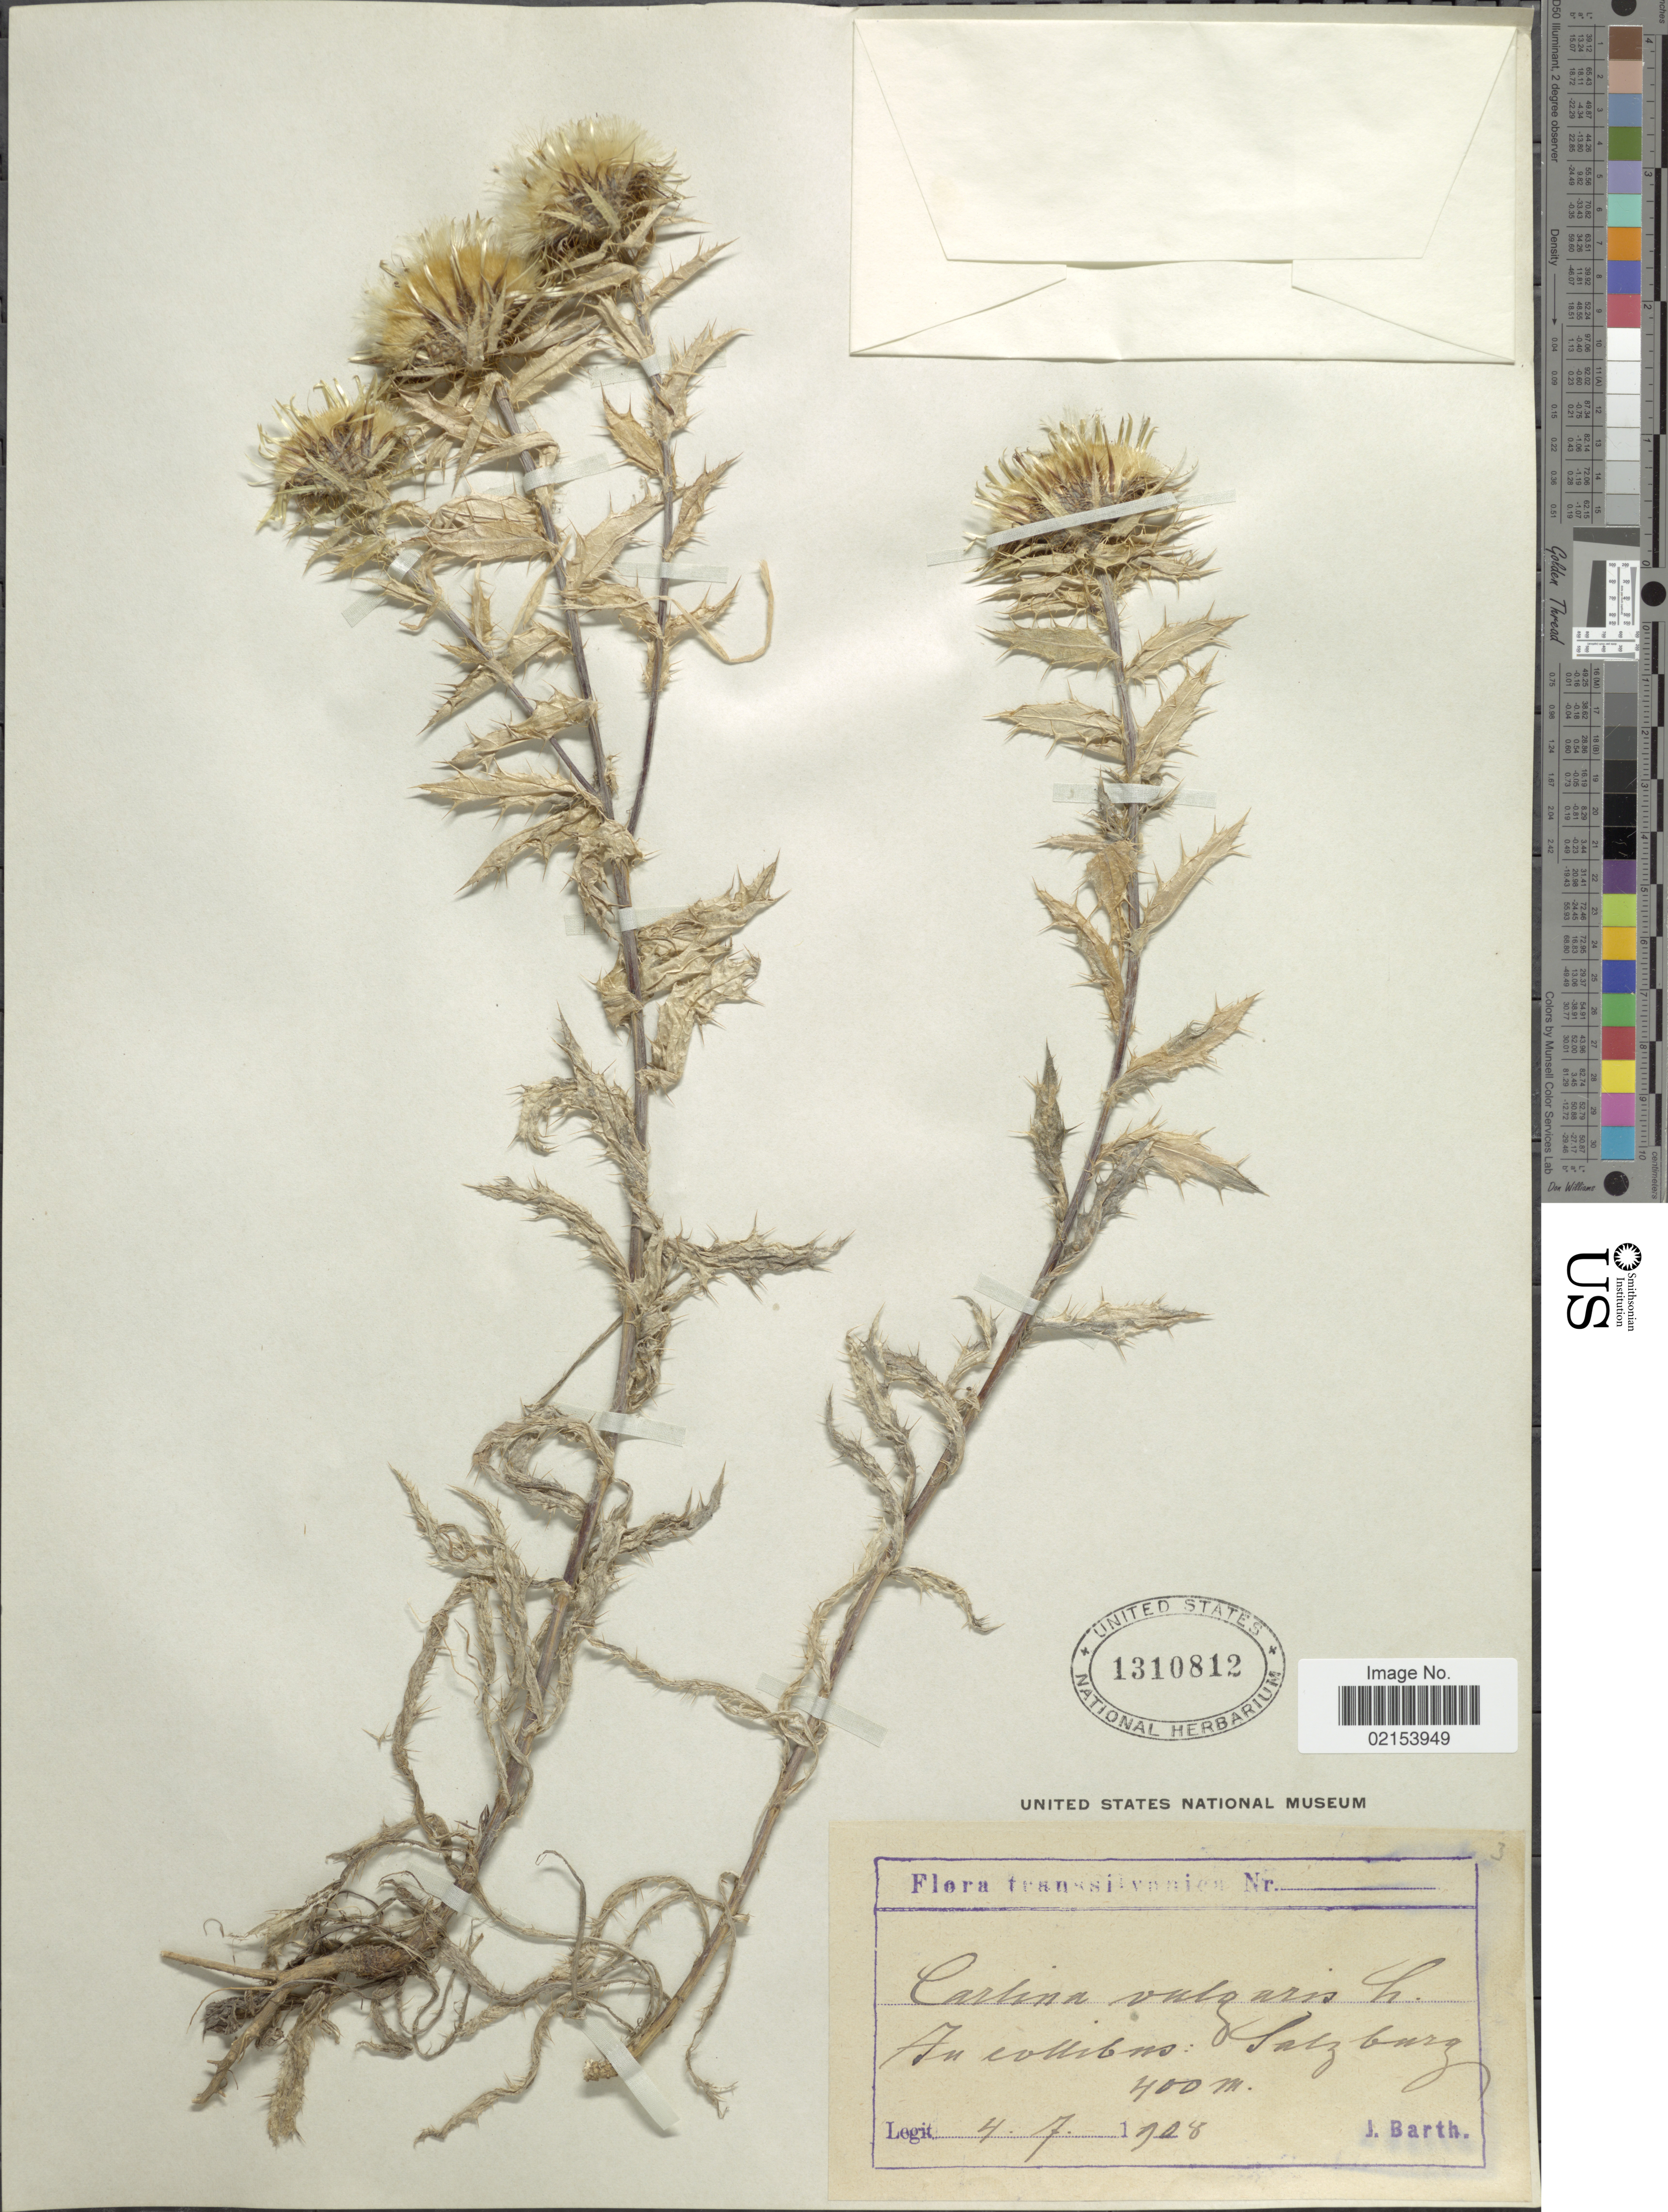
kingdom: Plantae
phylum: Tracheophyta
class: Magnoliopsida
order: Asterales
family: Asteraceae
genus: Carlina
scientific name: Carlina vulgaris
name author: L.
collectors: J. Barth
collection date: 1928-07-04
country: Austria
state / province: Salzburg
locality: Transsilvanica [unsure placement] Salzburg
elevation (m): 400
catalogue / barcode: US 1310812